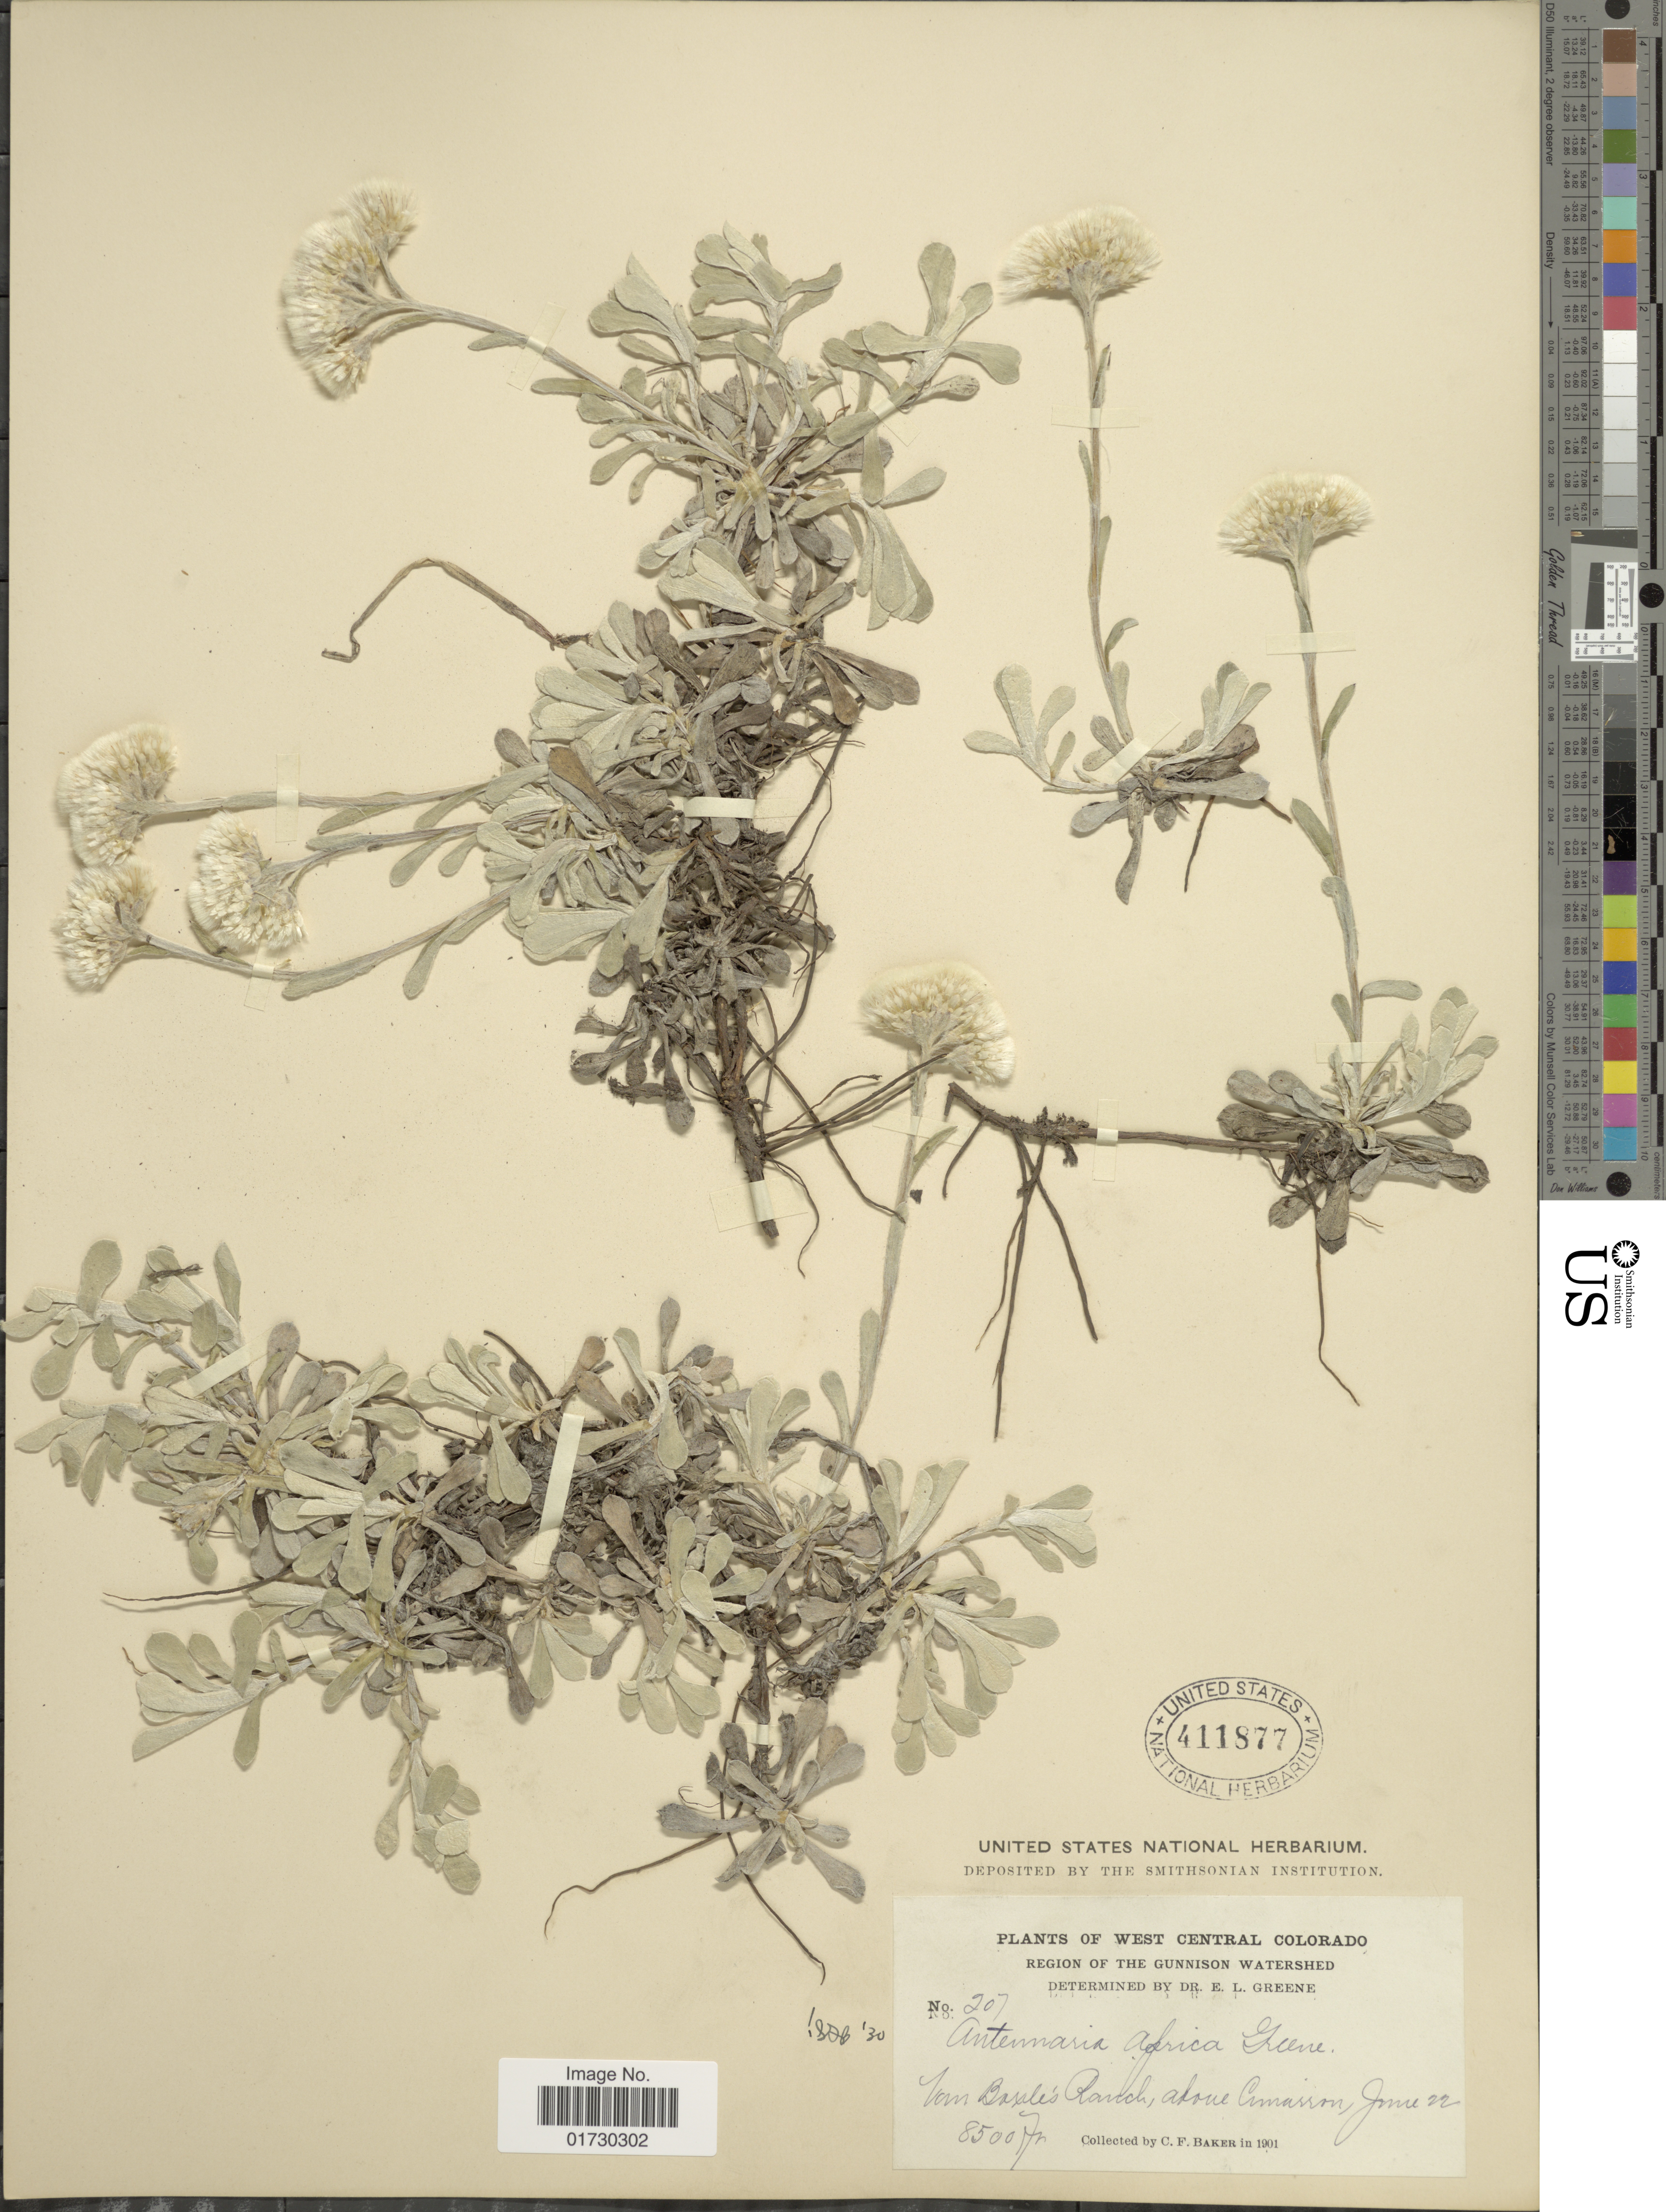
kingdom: Plantae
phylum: Tracheophyta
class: Magnoliopsida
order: Asterales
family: Asteraceae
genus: Antennaria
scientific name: Antennaria aprica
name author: Greene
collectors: C. F. Baker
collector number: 207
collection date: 1901-06-22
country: United States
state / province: Colorado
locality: West Central Colorado, Region of The Gunnison Watershed, Van Boxle's Ranch, above Cimarron.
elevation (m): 2591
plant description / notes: Corrected Precise Locality "Van Boxle's Ranch, above Cimasson Jiness" to "Van Boxle's Ranch, above Cimarron." Also corrected Collection Date "1901" to "22 Jun 1901".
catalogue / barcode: US 411877